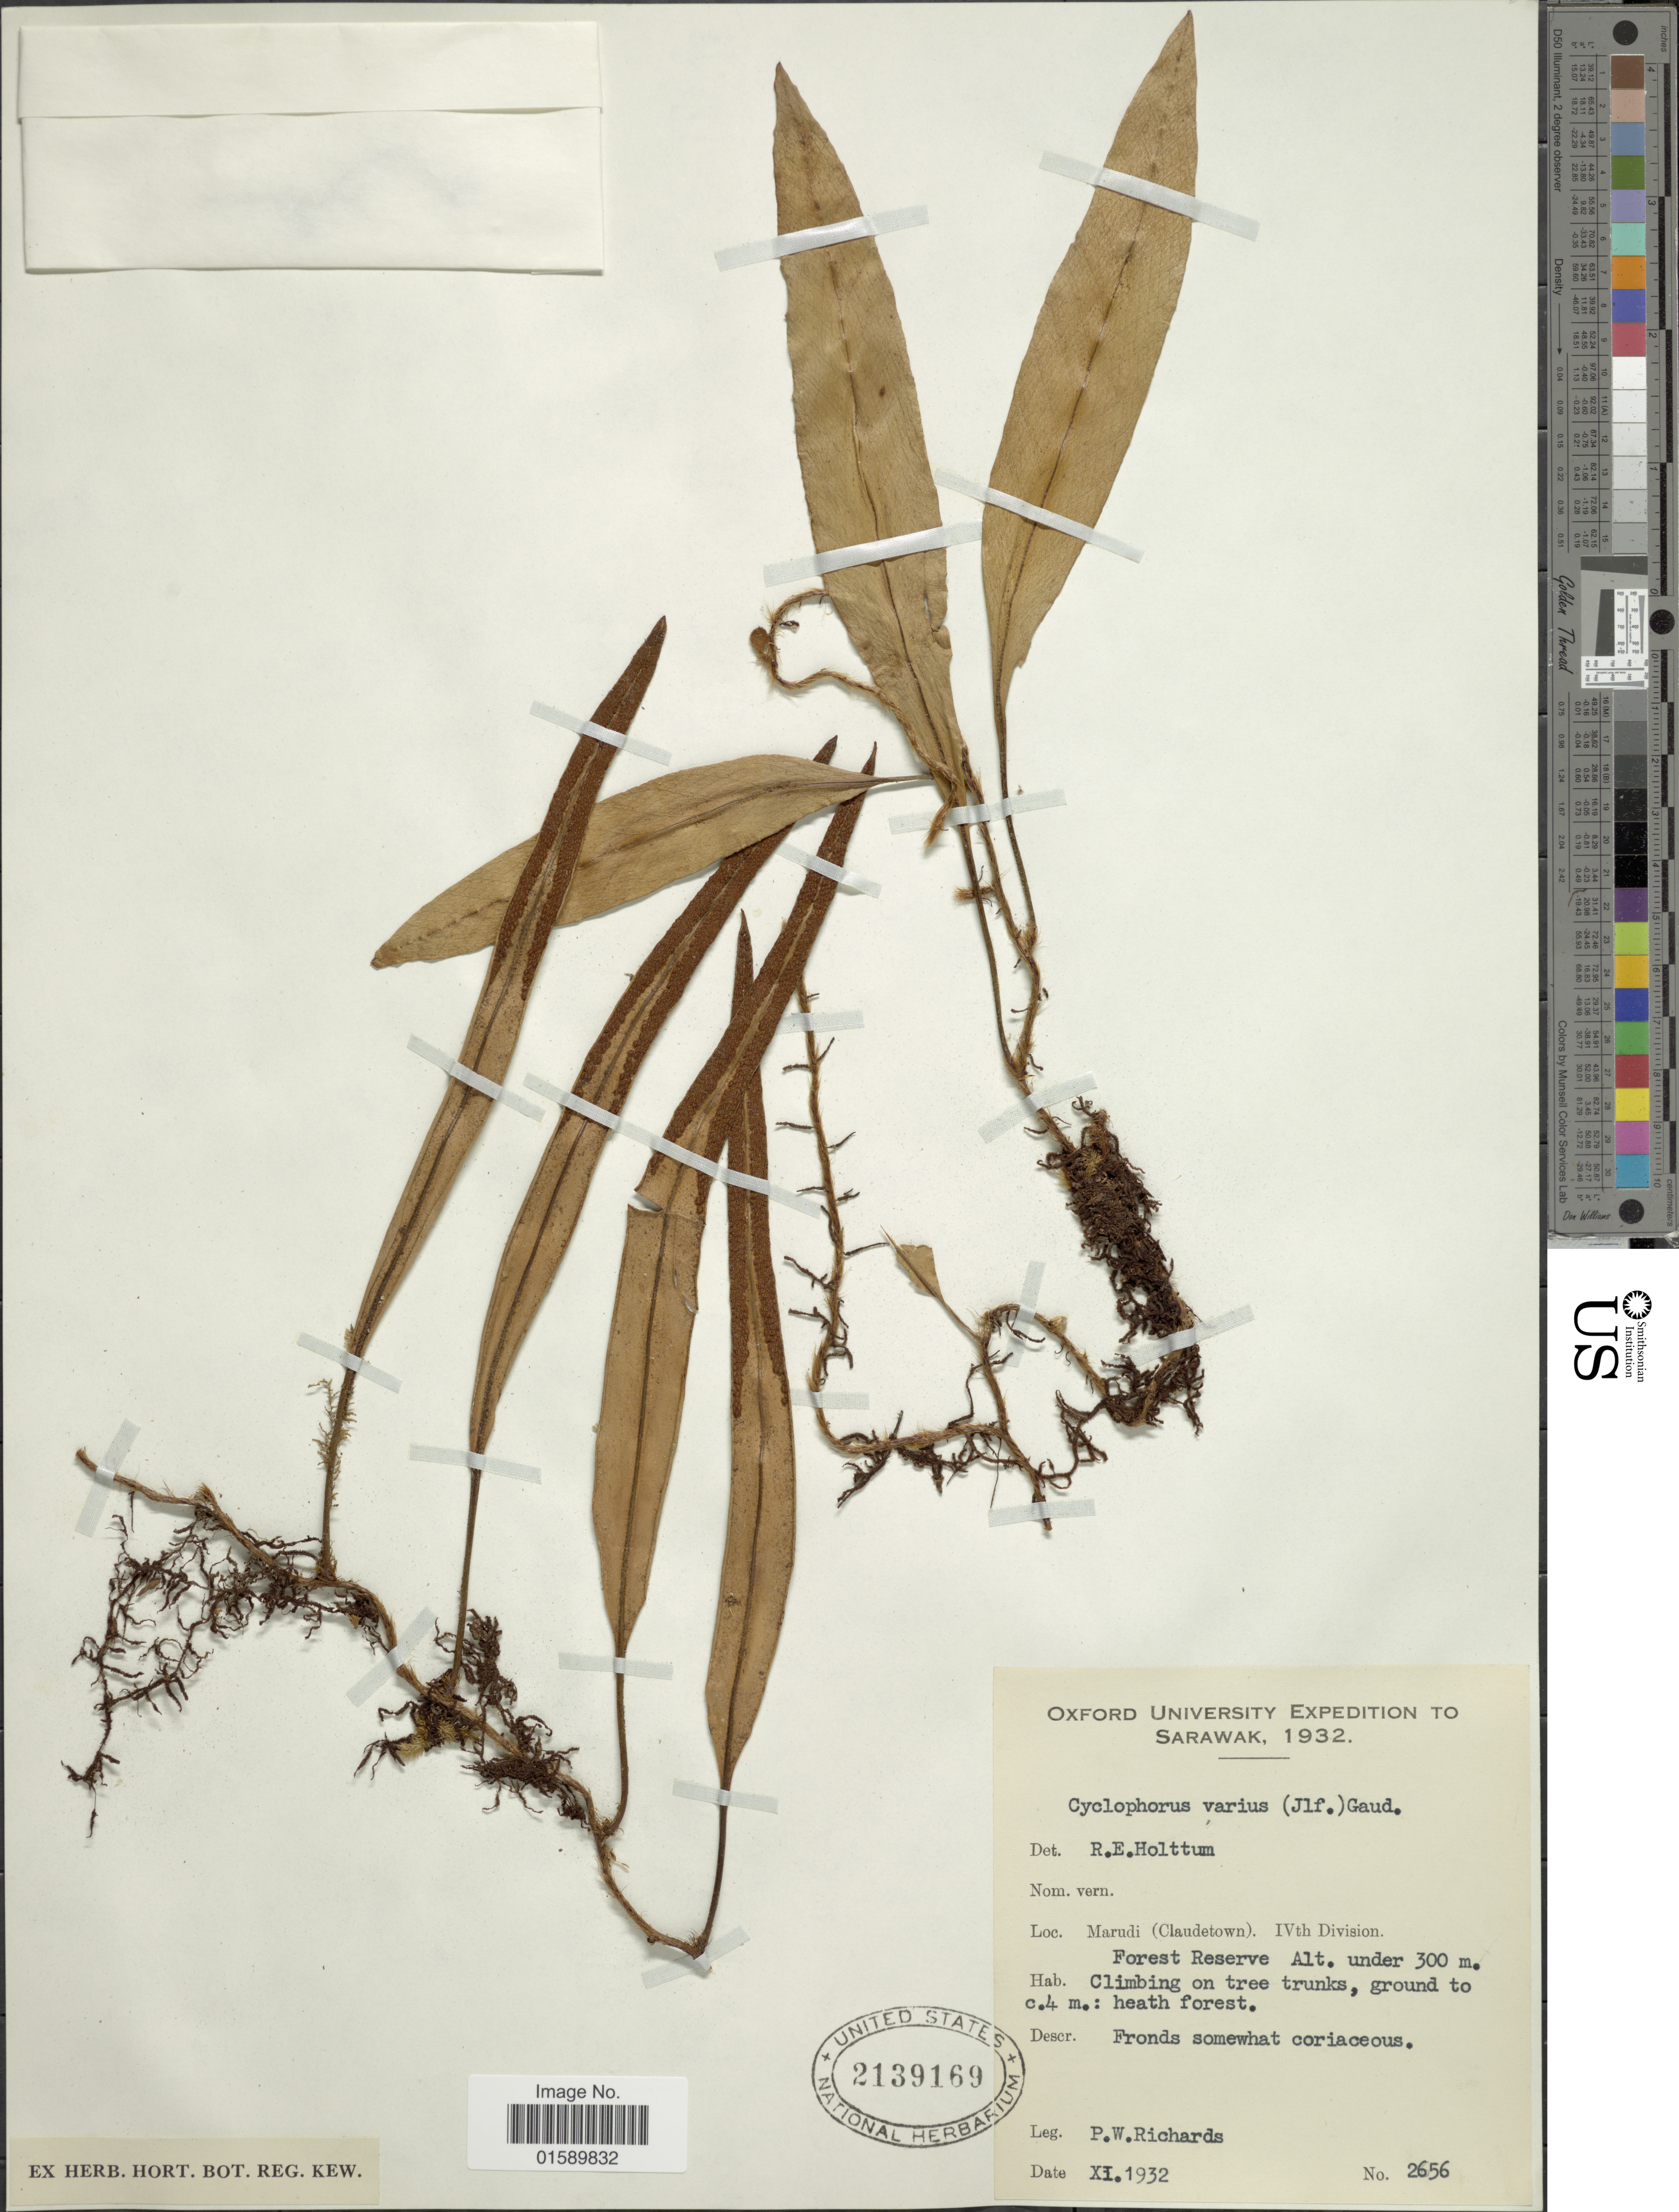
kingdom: Plantae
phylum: Tracheophyta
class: Polypodiopsida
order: Polypodiales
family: Polypodiaceae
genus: Pyrrosia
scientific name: Pyrrosia varia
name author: (Kaulf.) Farw.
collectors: P. Richards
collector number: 2656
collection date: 1932-11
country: Malaysia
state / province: Sarawak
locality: Sarawak, Marudi (Claudetown, IVth Division, Forest Reserve.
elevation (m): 300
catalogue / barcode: US 2139169